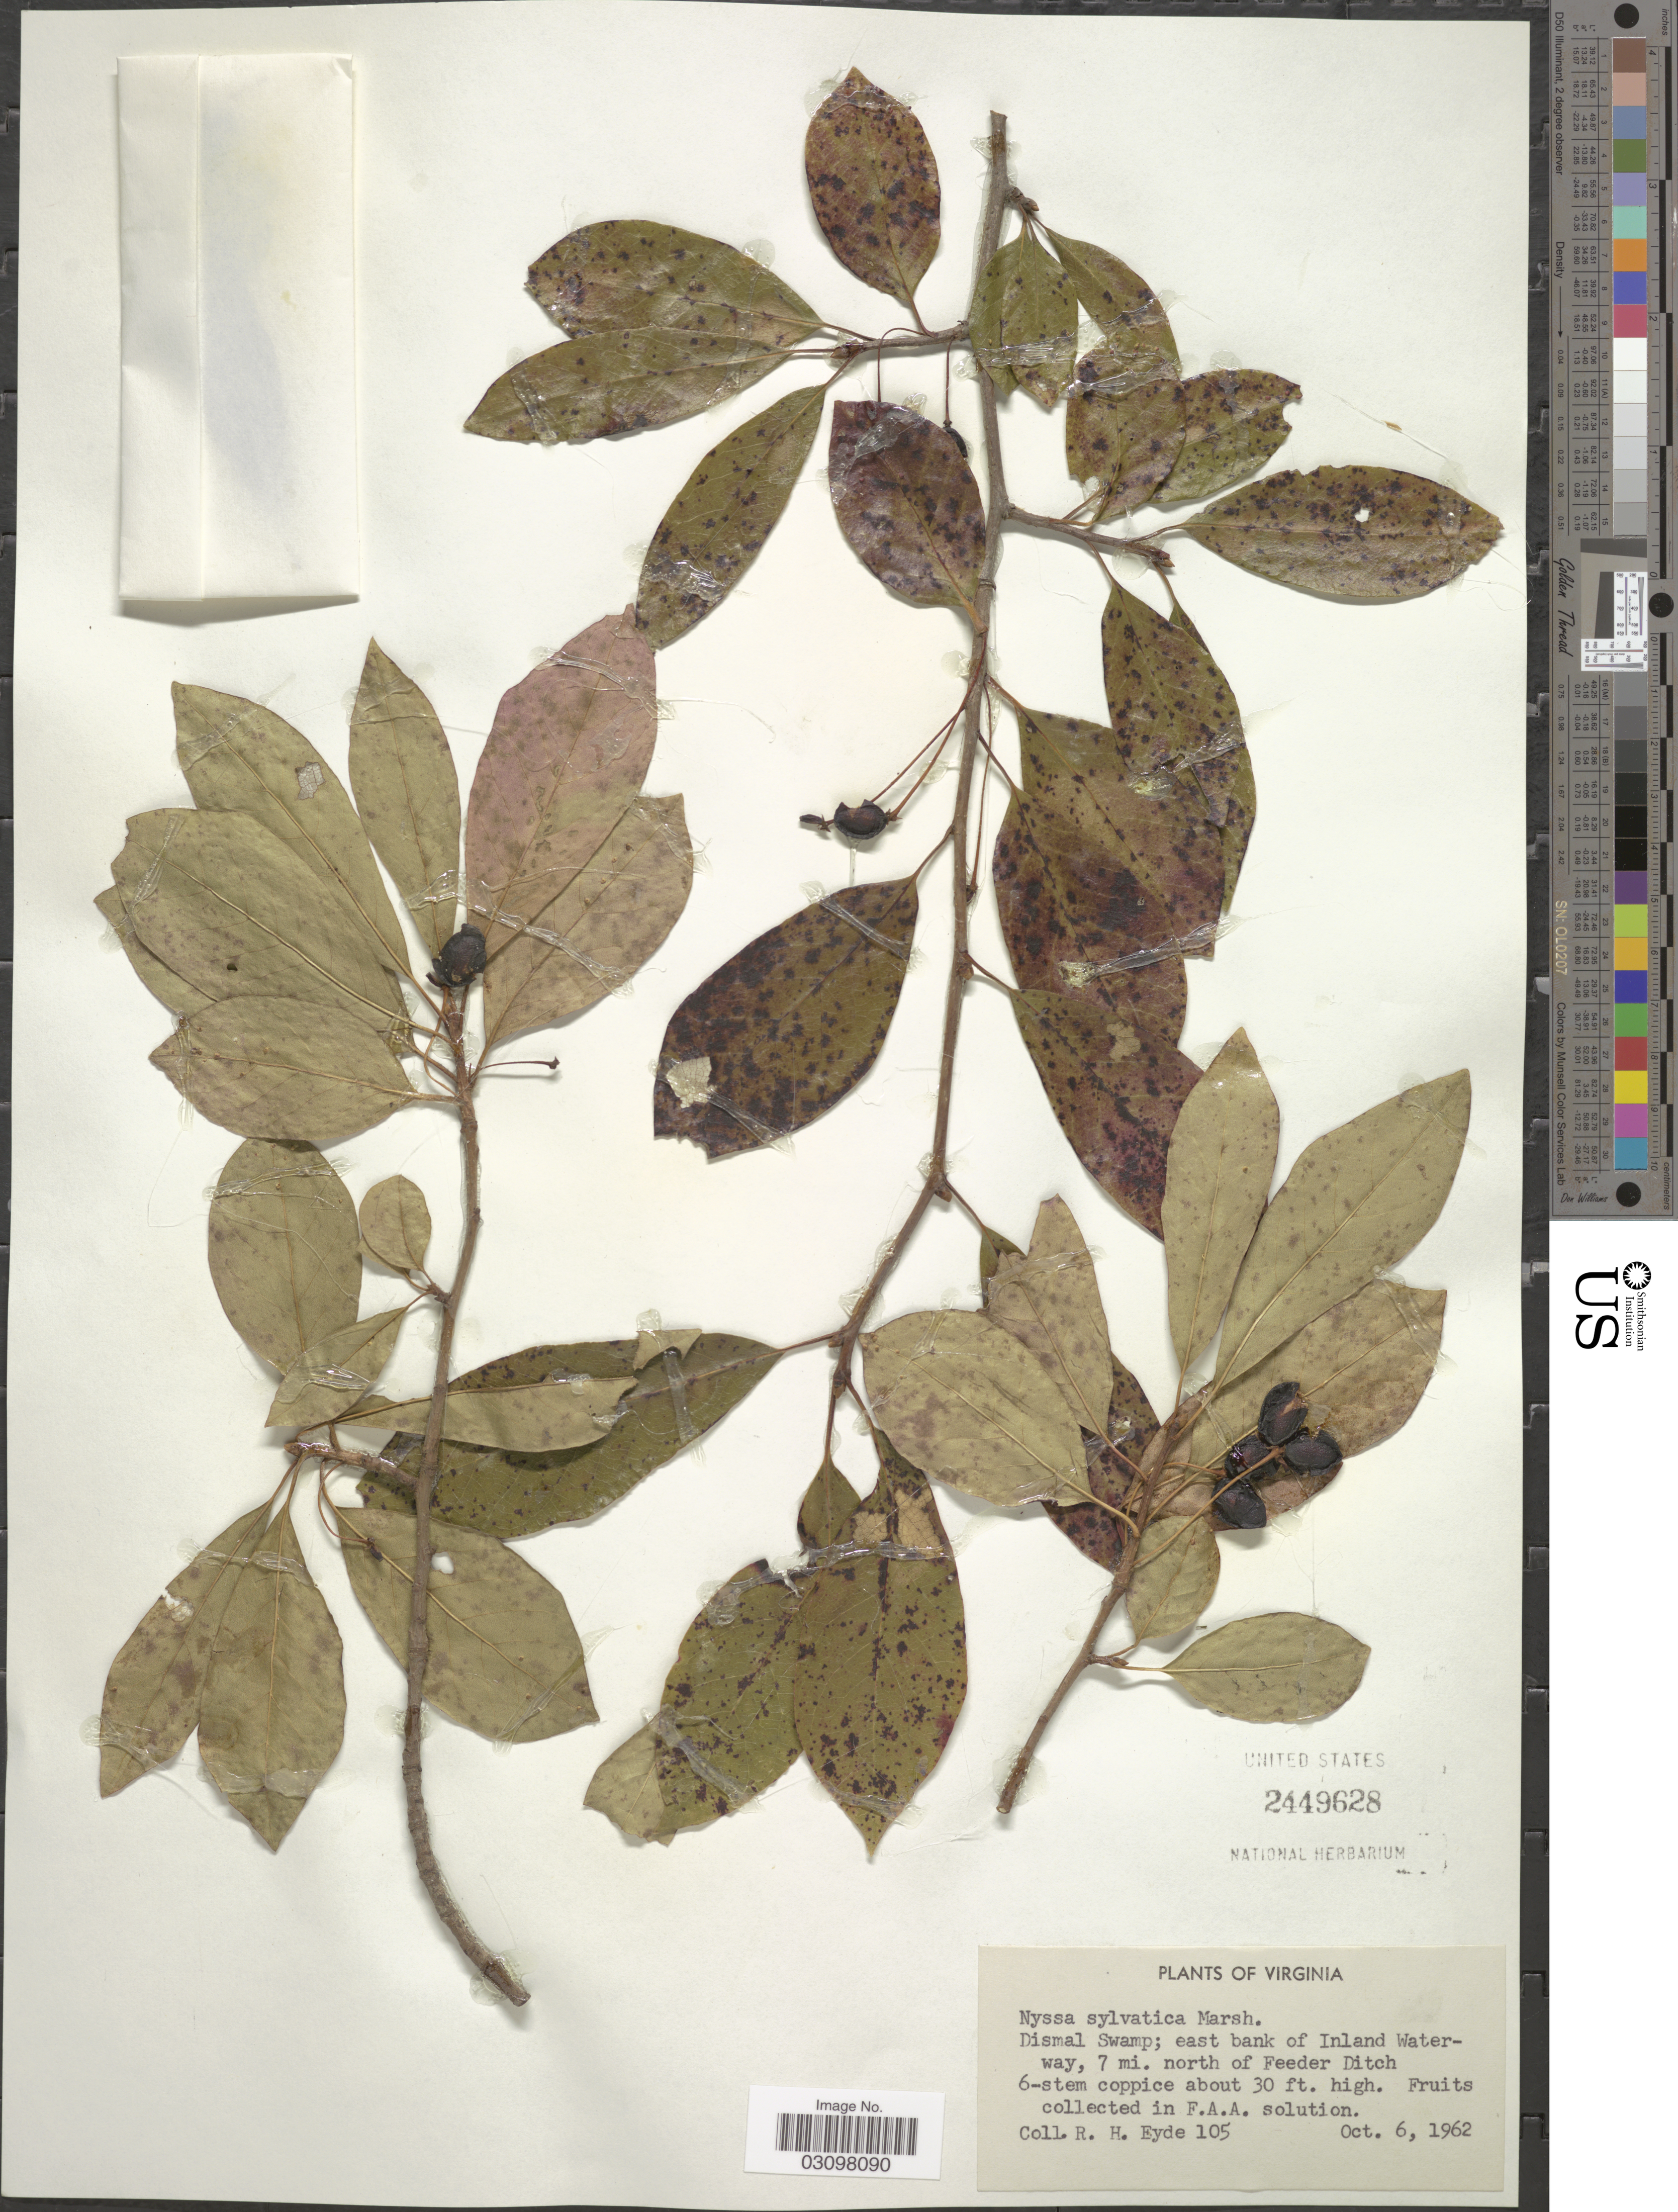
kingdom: Plantae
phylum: Tracheophyta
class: Magnoliopsida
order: Cornales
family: Nyssaceae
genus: Nyssa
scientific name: Nyssa sylvatica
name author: Marshall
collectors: R. H. Eyde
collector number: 105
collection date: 1962-10-06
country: United States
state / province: Virginia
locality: Dismal Swamp; east bank of Inland Waterway, 7 mi. north of Feeder Ditch.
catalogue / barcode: US 2449628